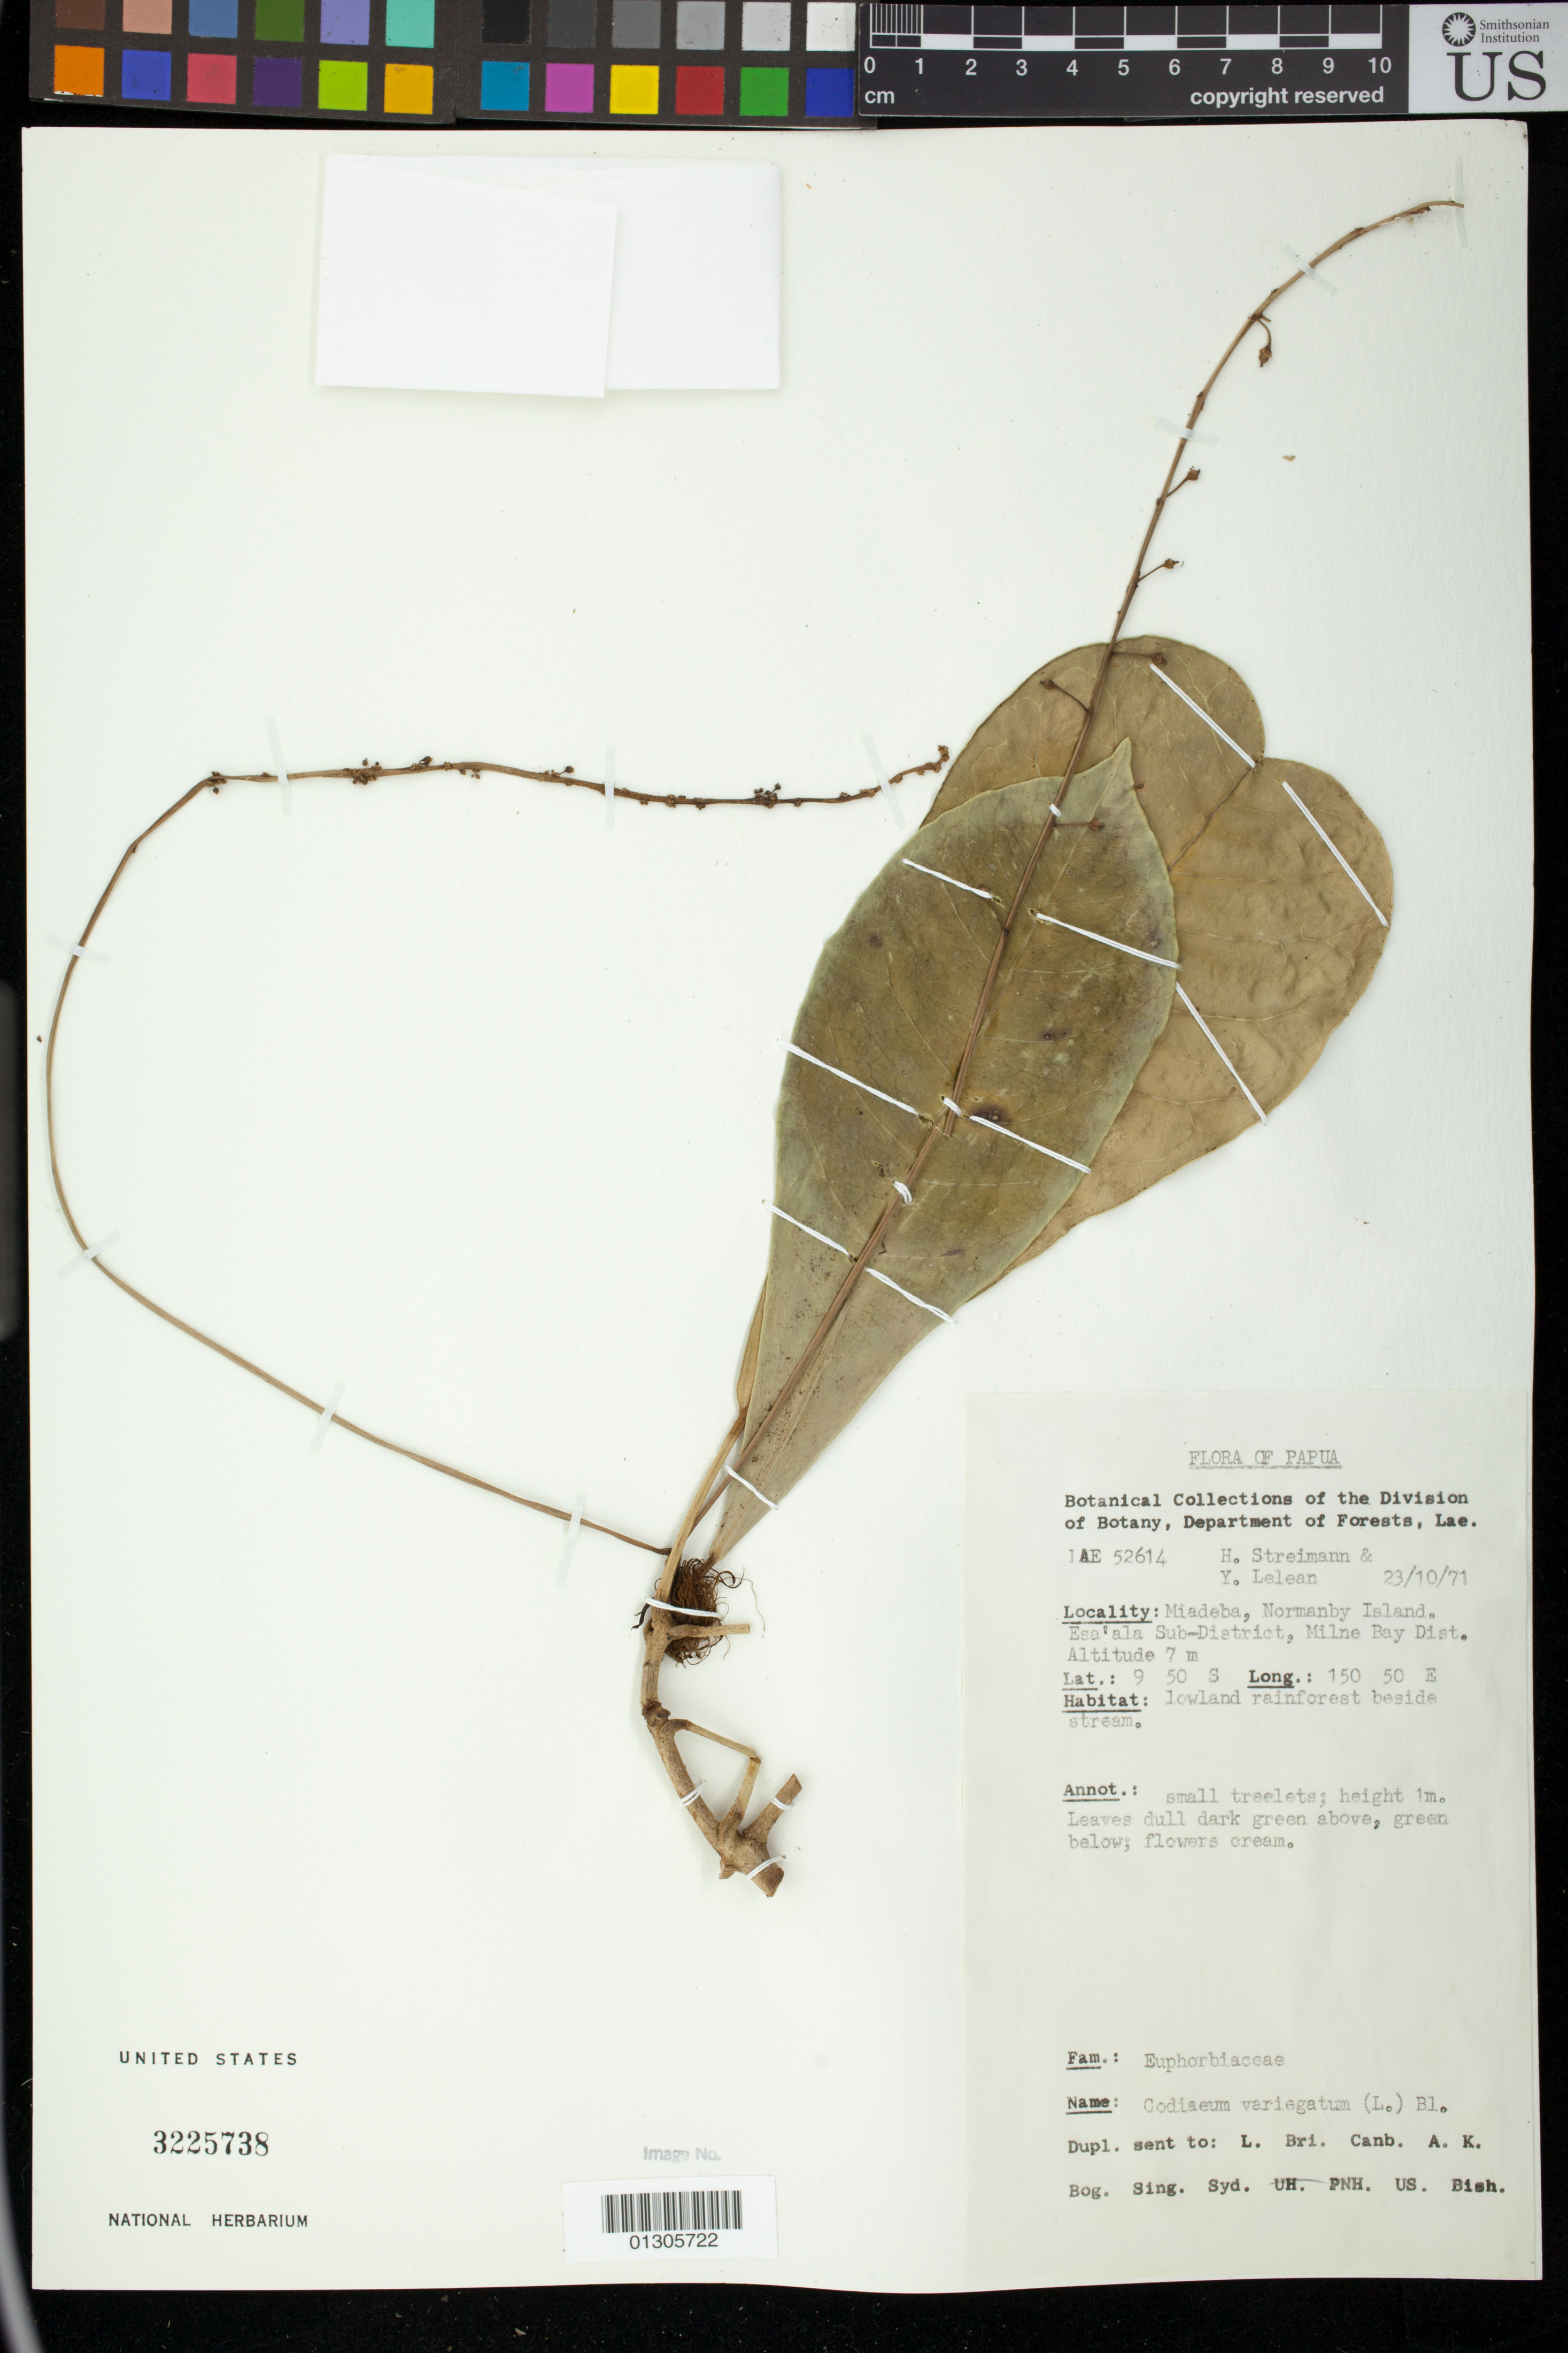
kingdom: Plantae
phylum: Tracheophyta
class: Magnoliopsida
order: Malpighiales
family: Euphorbiaceae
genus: Codiaeum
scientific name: Codiaeum variegatum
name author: (L.) Rumph. ex A. Juss.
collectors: H. Streimann & Y. Lelean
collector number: IAE 52614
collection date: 1971-10-23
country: Papua New Guinea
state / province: Milne Bay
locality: Miadeba, Normanby Island.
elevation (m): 7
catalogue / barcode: US 3225738